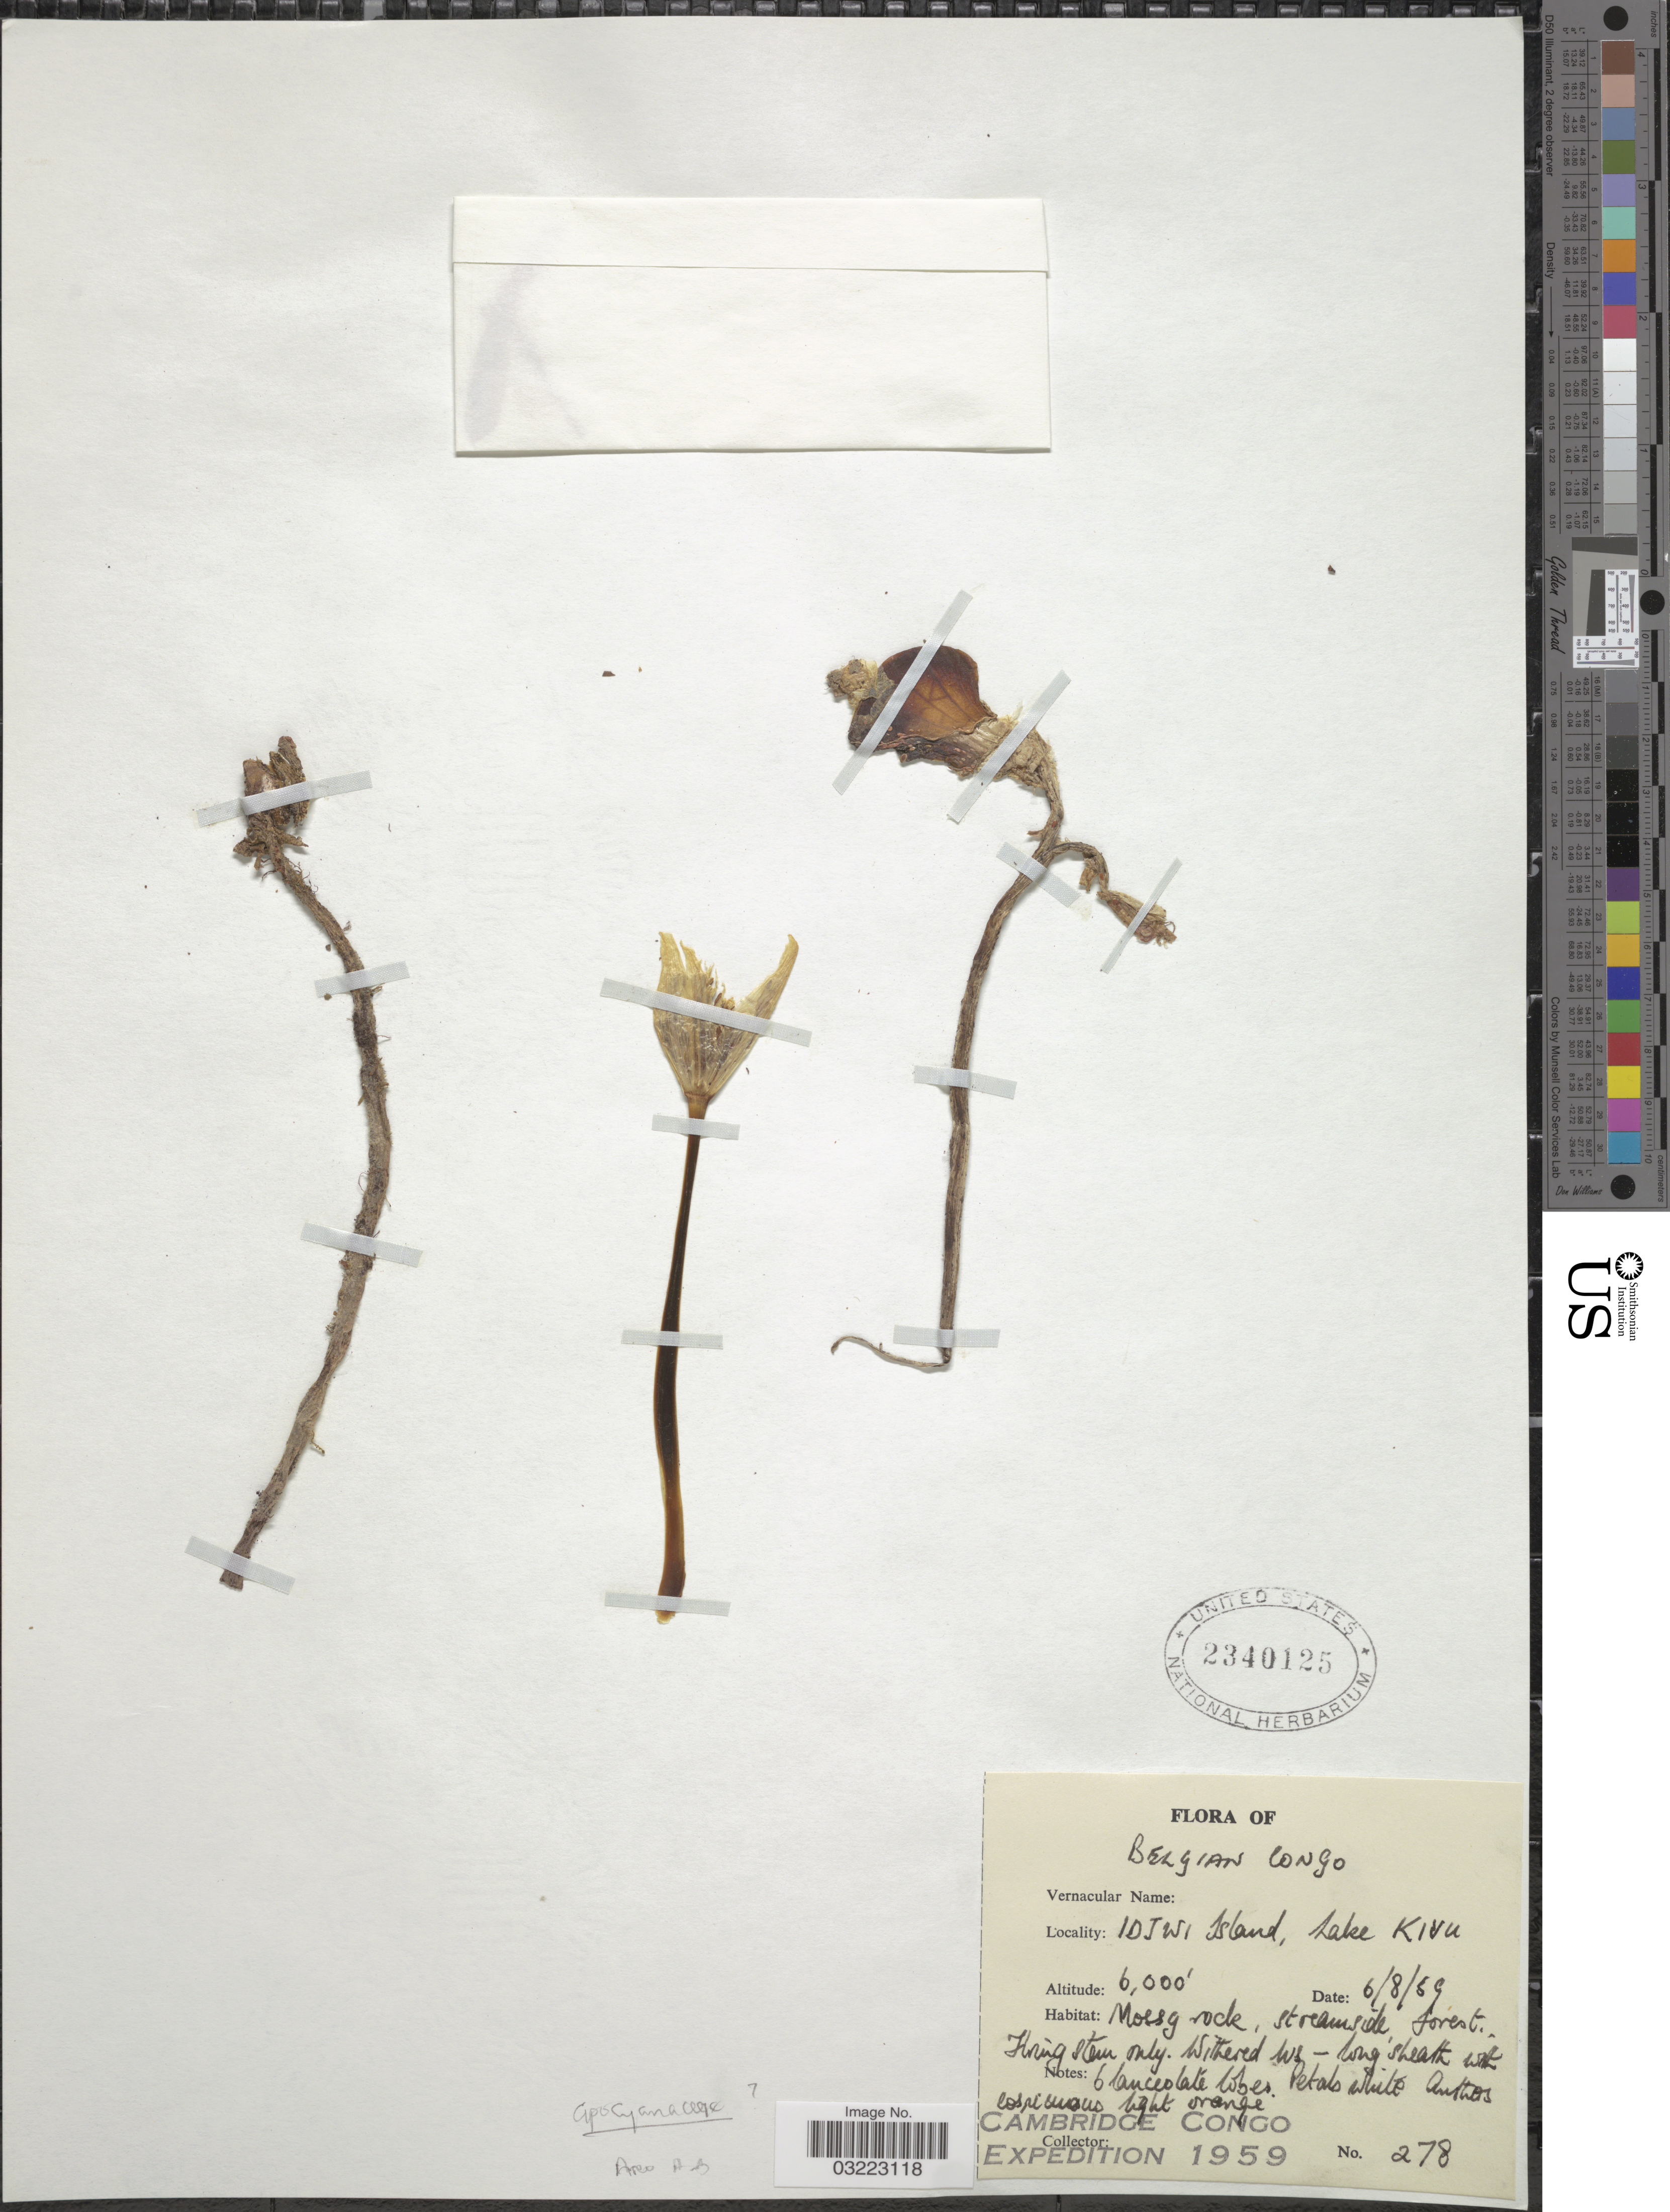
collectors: Cambridge Congo Expedition 1959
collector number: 278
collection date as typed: Transcribed d/m/y: 6/8/59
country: Congo, Democratic Republic of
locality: Belgican Congo. IDJWI Island, Lake Kivu.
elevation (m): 1829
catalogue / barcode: US 2340125